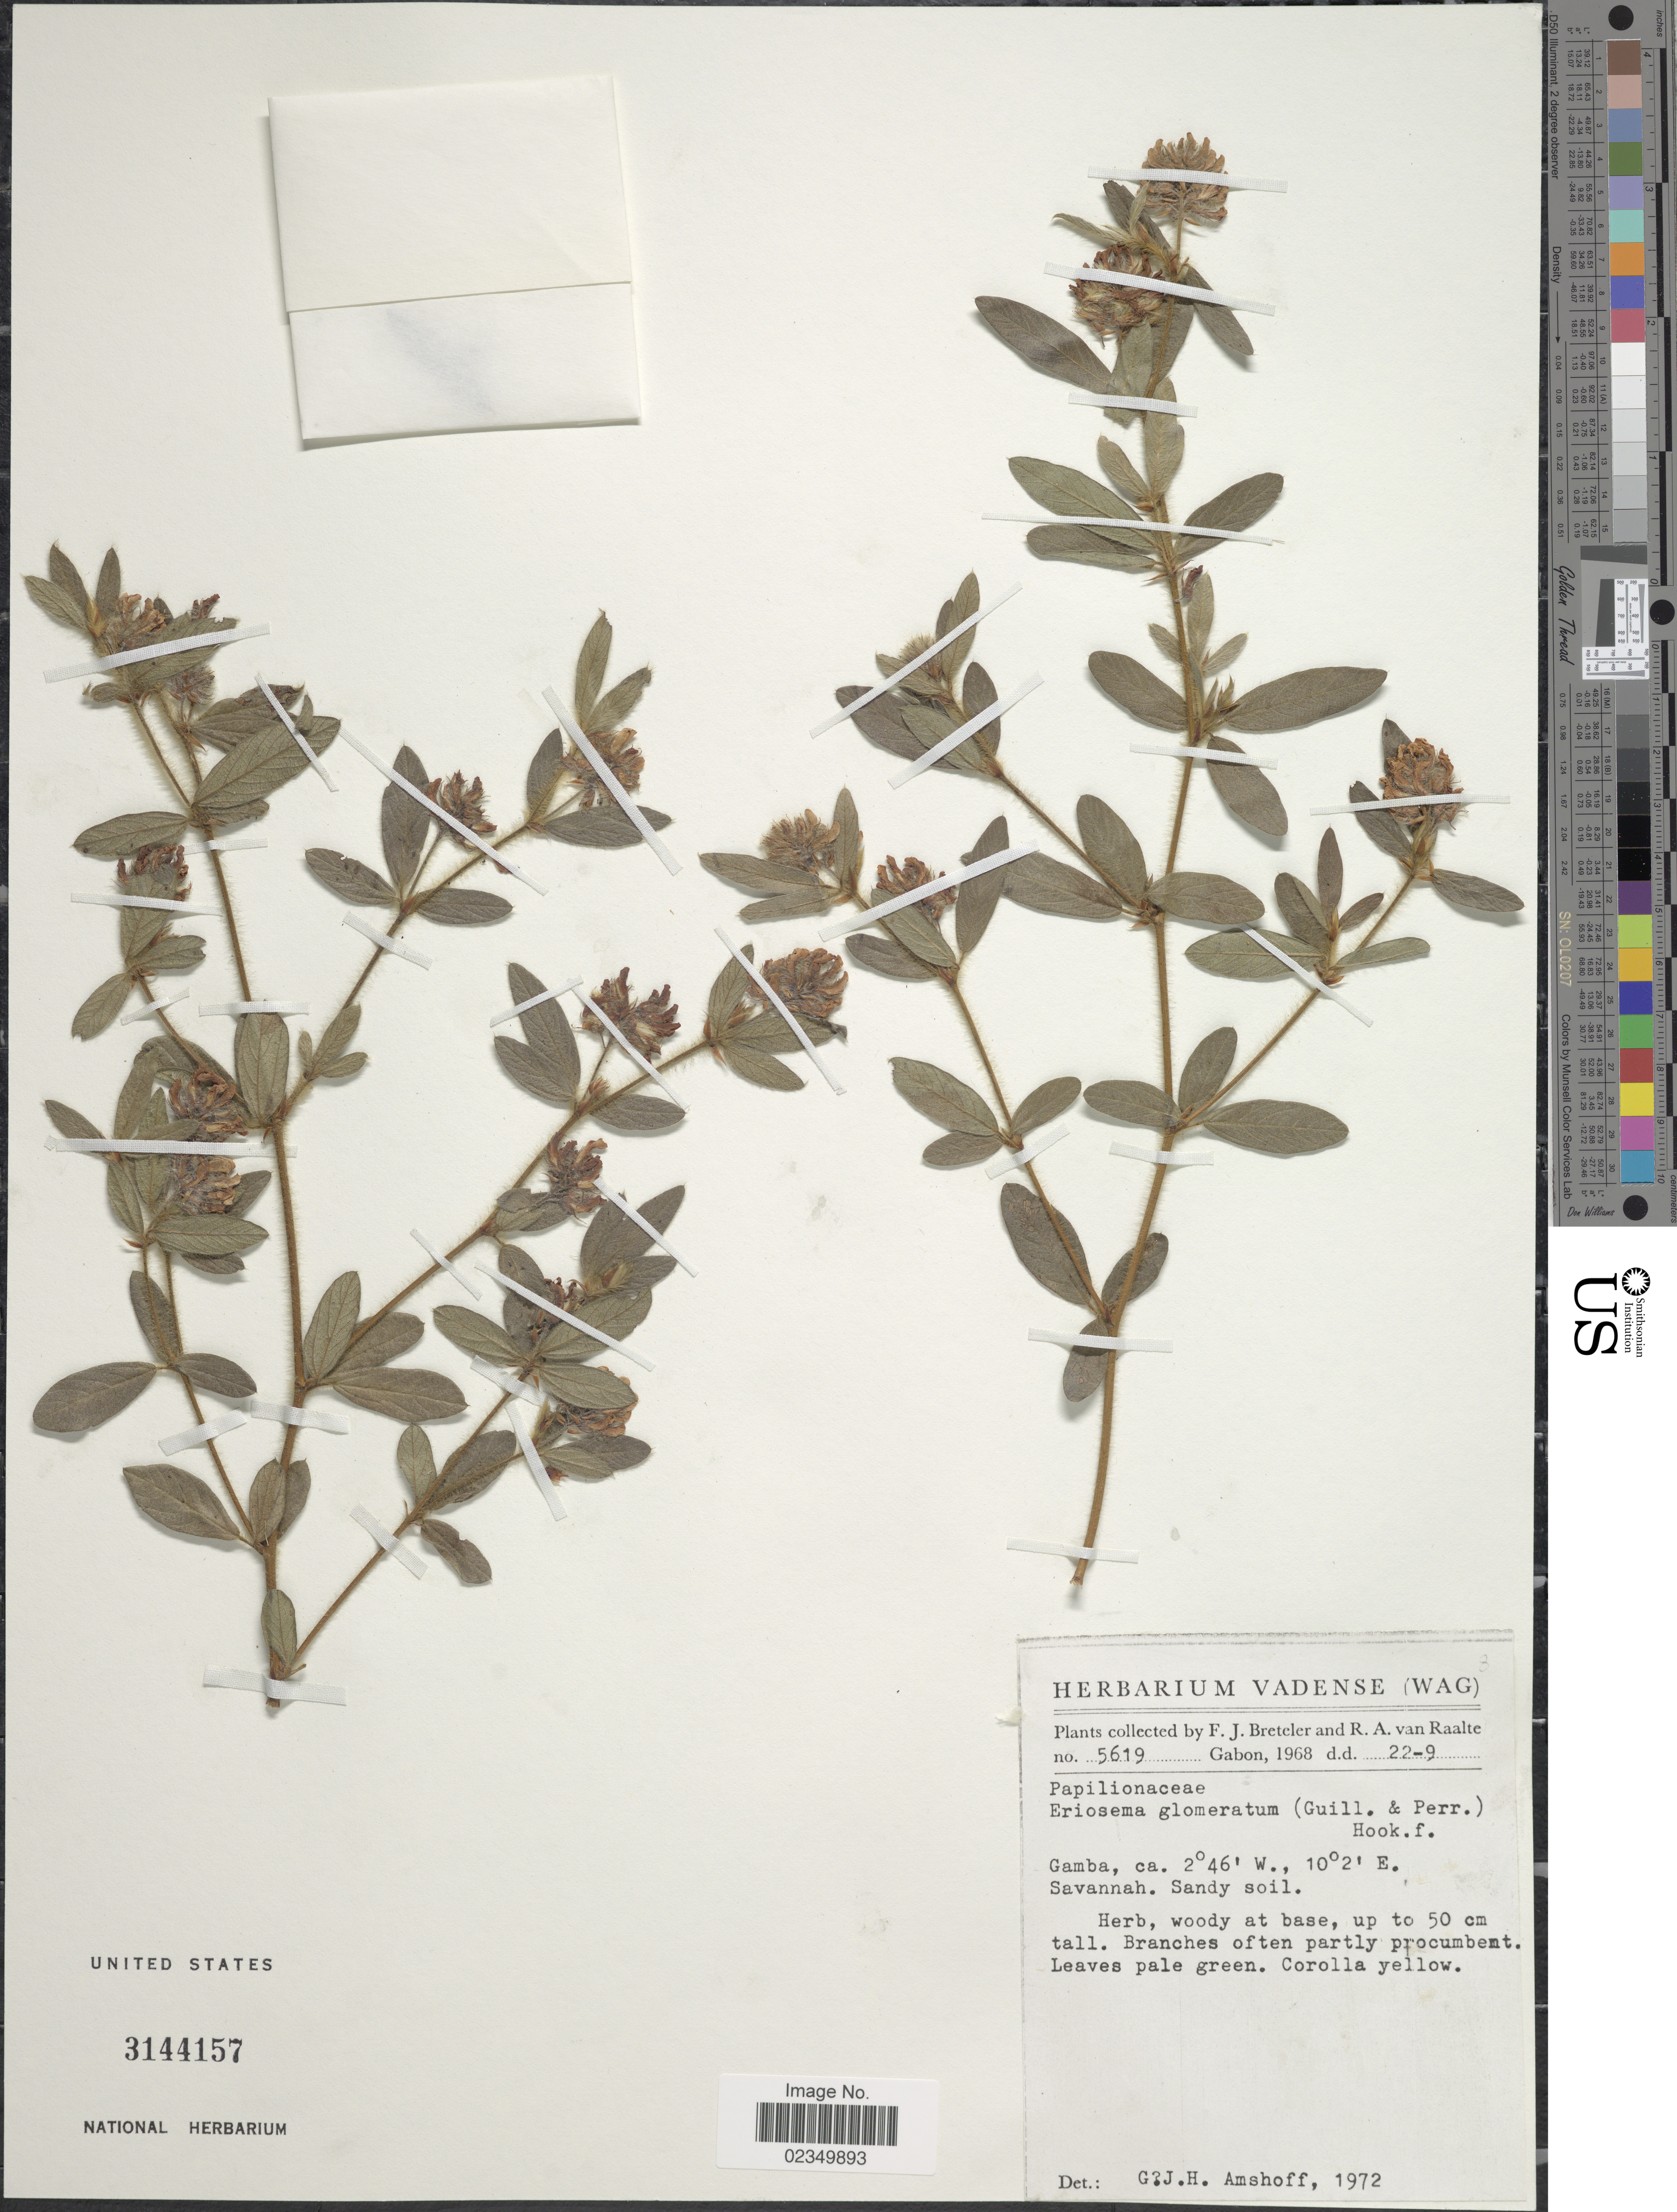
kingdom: Plantae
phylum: Tracheophyta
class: Magnoliopsida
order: Fabales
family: Fabaceae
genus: Eriosema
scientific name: Eriosema glomeratum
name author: (Guill. & Perr.) Hook. f.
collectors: F. J. Breteler & R. Van Raalte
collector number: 5619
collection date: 1968-09-22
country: Gabon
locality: Gamba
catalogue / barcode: US 3144157